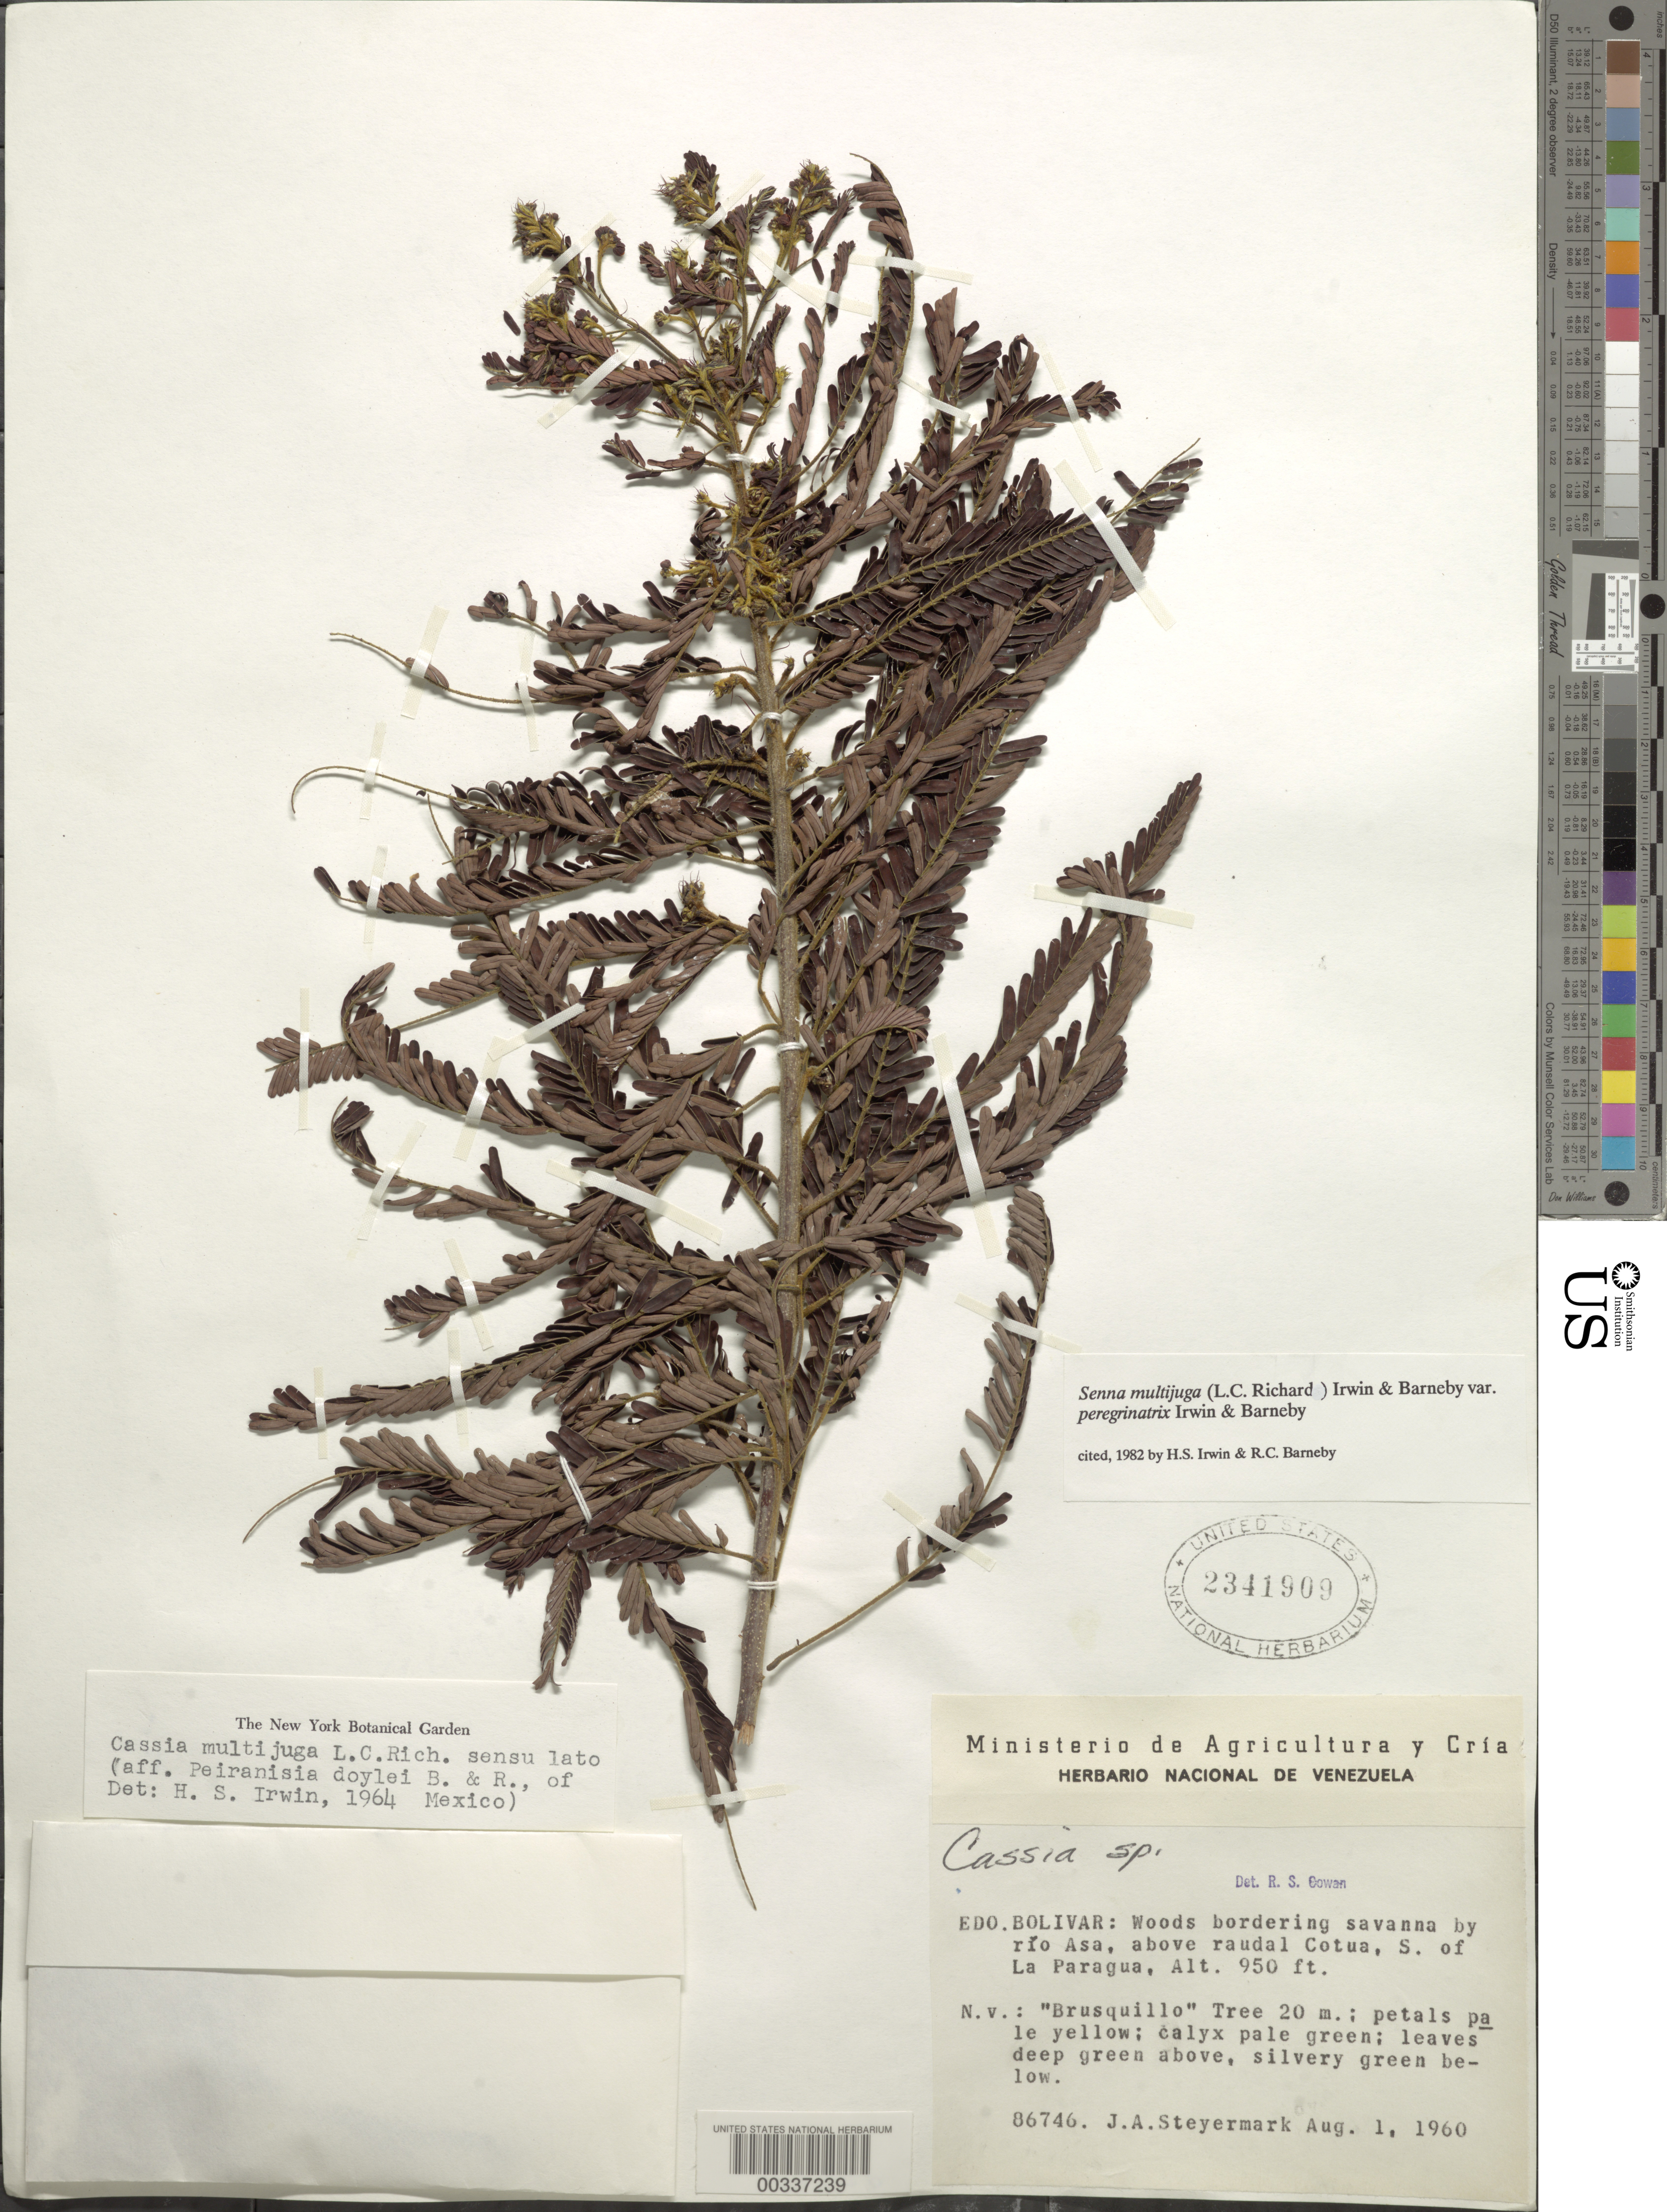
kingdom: Plantae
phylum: Tracheophyta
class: Magnoliopsida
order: Fabales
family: Fabaceae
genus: Senna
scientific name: Senna multijuga var. peregrinatrix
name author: H.S. Irwin & Barneby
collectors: J. Steyermark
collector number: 86746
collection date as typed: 01 Aug 1960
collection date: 1960-08-01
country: Venezuela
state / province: Bolivar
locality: By rio asa, above raudal cotua, s of la paragua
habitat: Woods bordering savanna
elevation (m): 950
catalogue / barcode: US 2341909